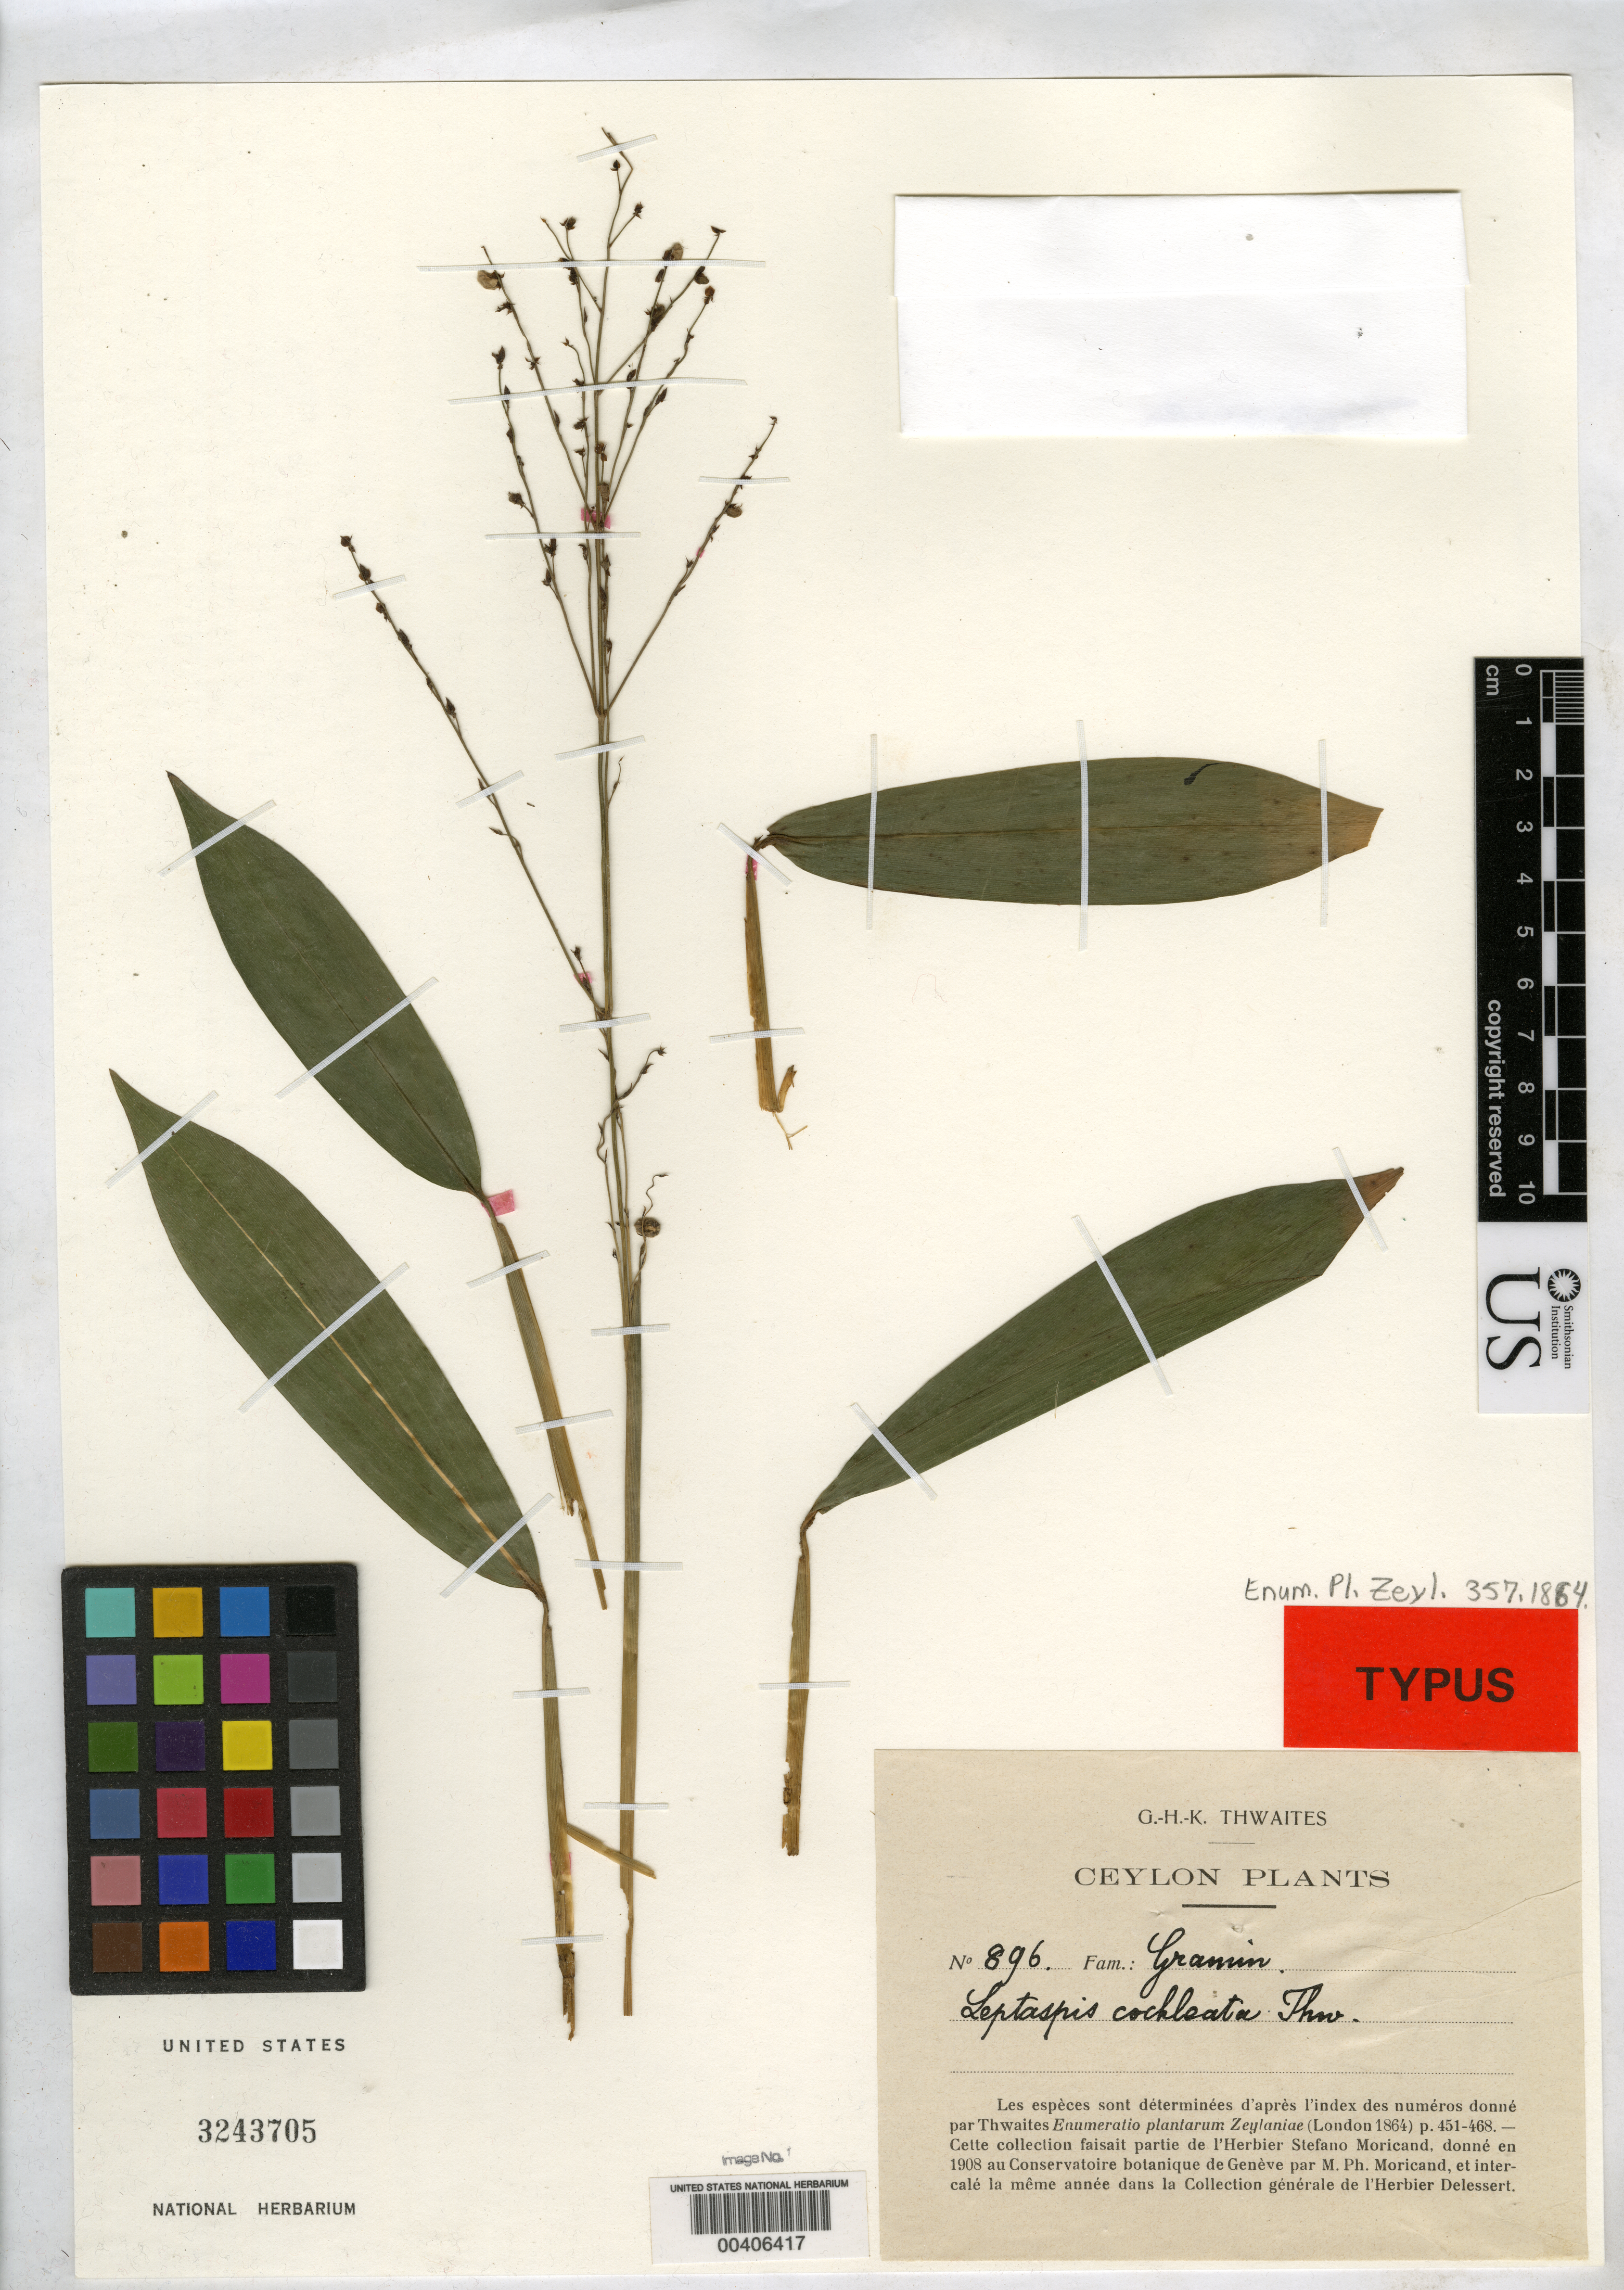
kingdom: Plantae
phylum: Tracheophyta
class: Liliopsida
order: Poales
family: Poaceae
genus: Leptaspis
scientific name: Leptaspis cochleata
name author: Thwaites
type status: Possible Isotype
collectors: G. H. K. Thwaites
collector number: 896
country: Sri Lanka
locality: "Ceylon"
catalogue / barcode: US 3243705